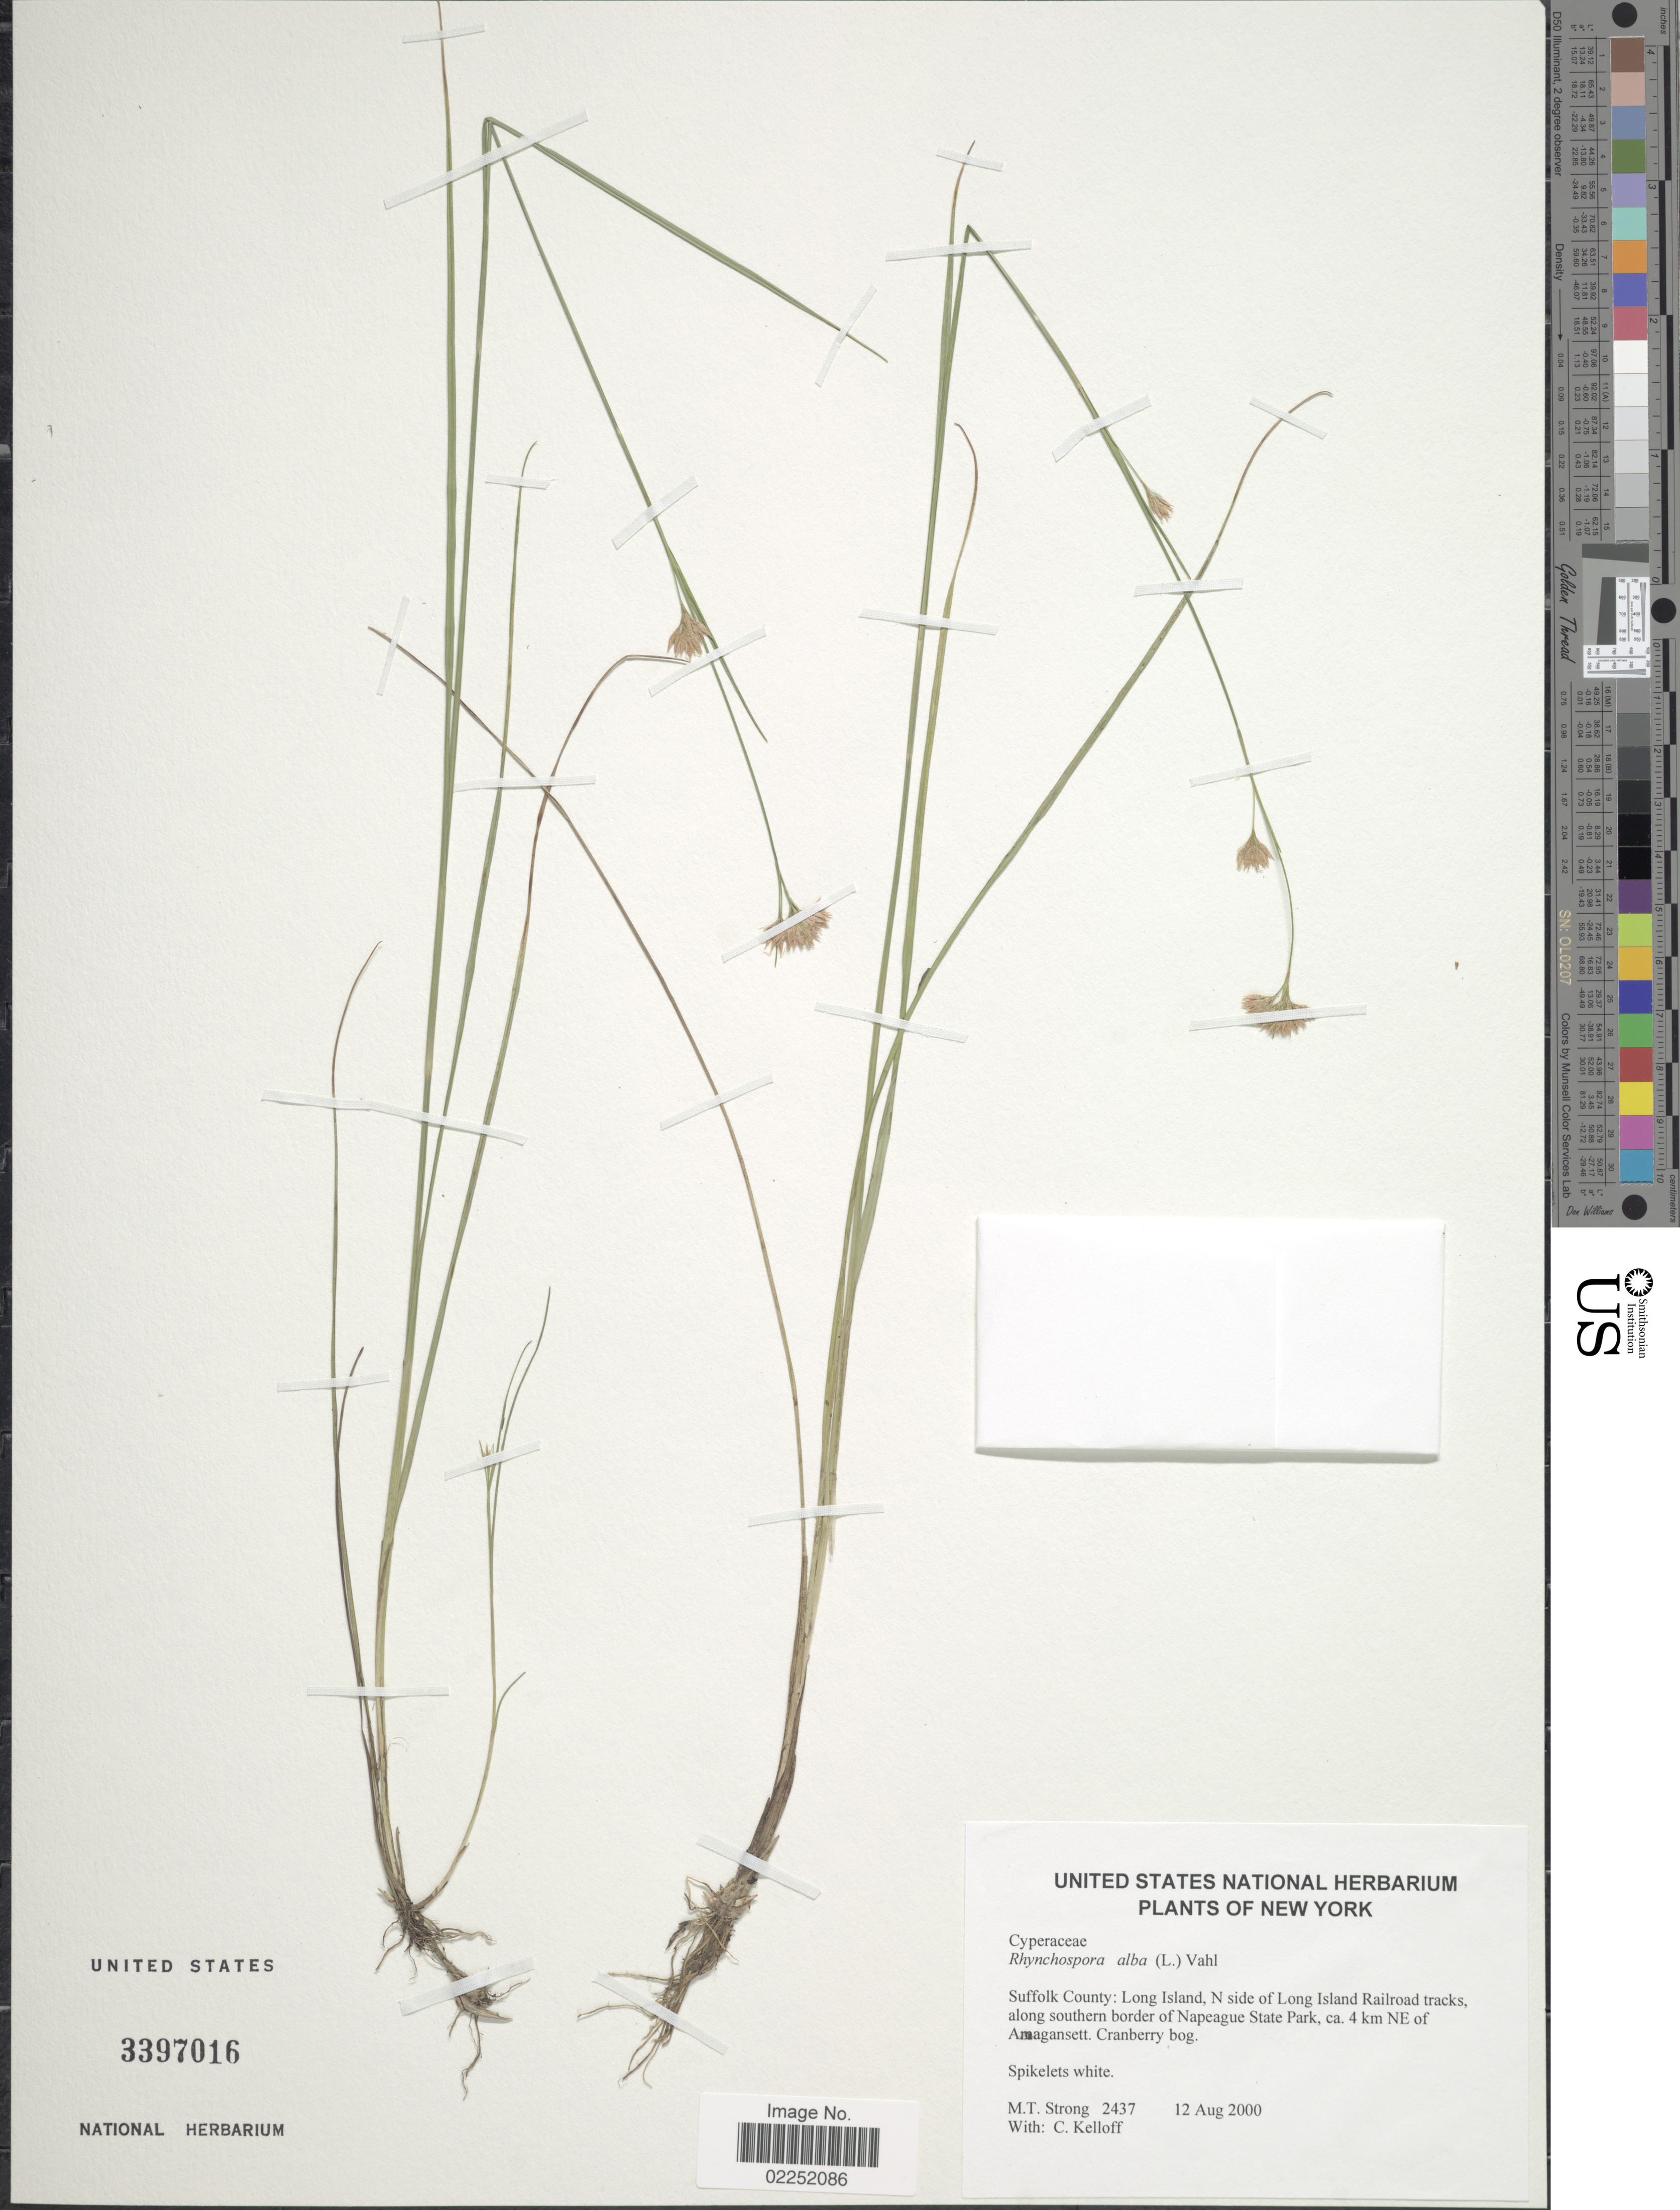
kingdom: Plantae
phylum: Tracheophyta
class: Liliopsida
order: Poales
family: Cyperaceae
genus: Rhynchospora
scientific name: Rhynchospora alba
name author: (L.) Vahl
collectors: M. T. Strong & C. L. Kelloff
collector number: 2437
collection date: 2000-08-12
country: United States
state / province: New York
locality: Suffolk County: Long Island, N side of Long Island Railroad tracks, along southern border of Napeague State Park, ca. 4 km NE of Amagansett. Cranberry bog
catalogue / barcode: US 3397016